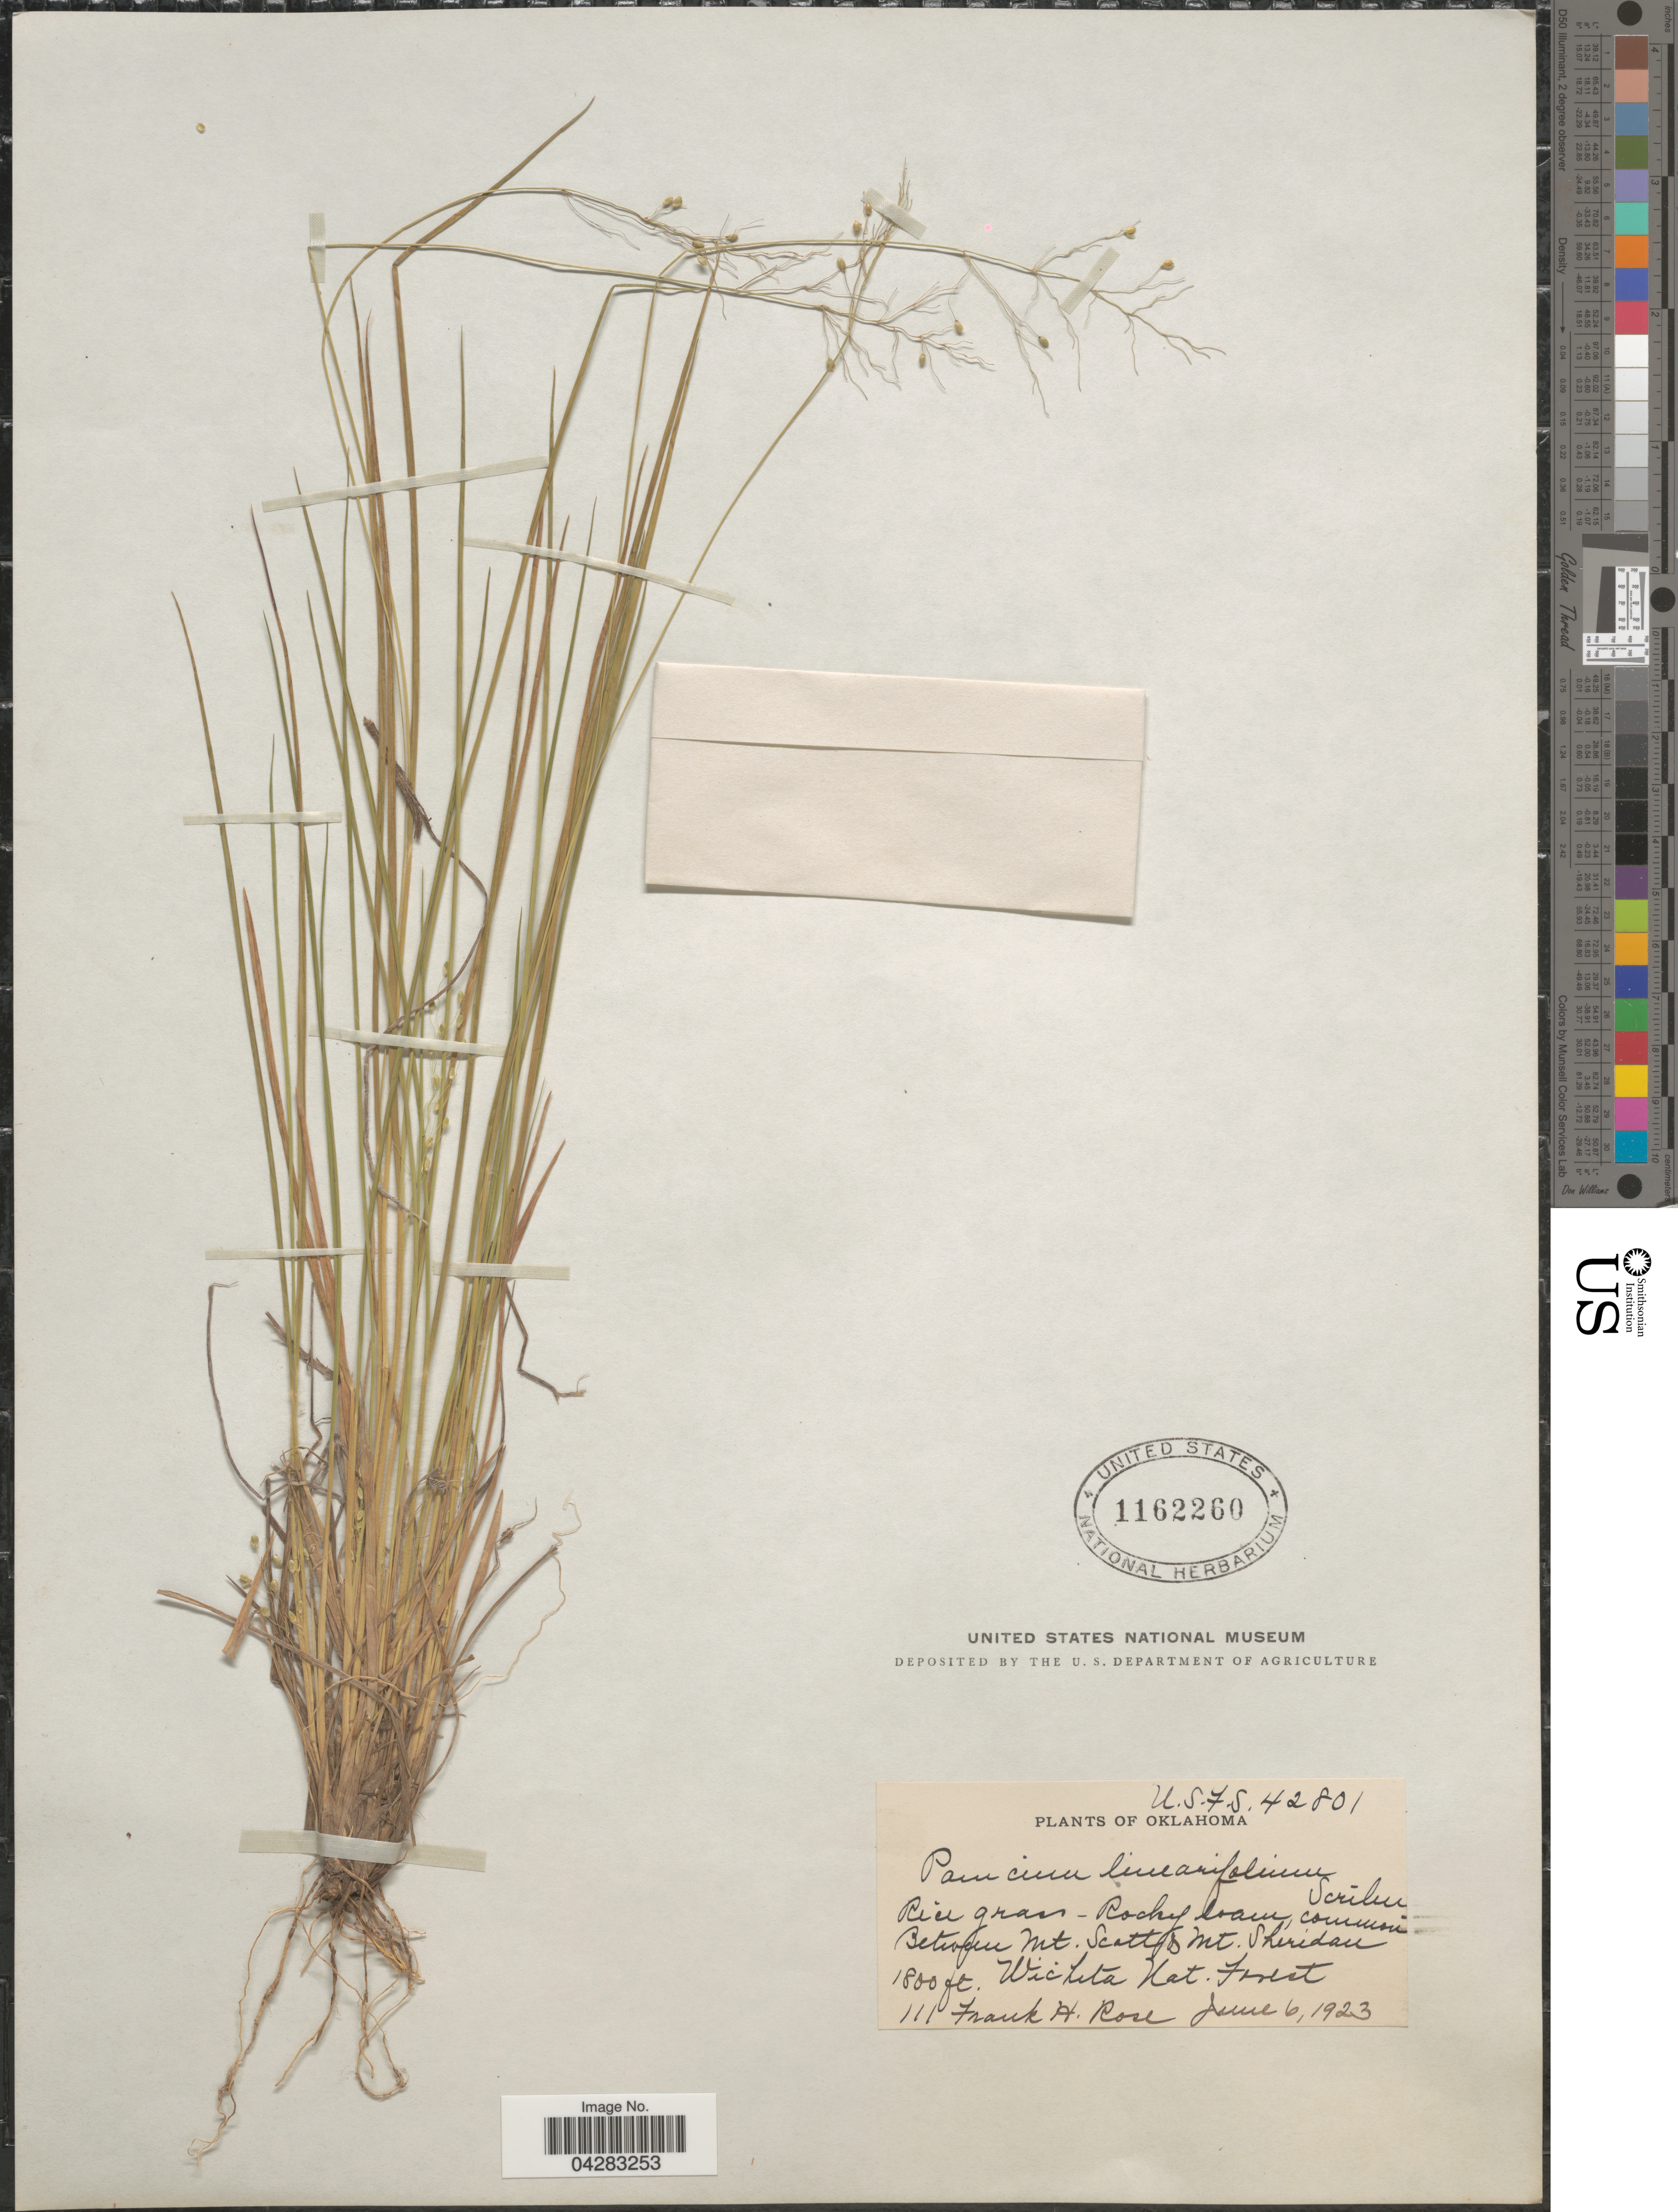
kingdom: Plantae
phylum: Tracheophyta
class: Liliopsida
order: Poales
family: Poaceae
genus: Dichanthelium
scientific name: Dichanthelium linearifolium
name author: (Scribn.) Gould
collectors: F. H. Rose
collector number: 111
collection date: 1923-06-06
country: United States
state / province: Oklahoma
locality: Between Mt. Scatt & Mt. Sheridan. Wichita Nat. Forest.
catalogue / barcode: US 1162260